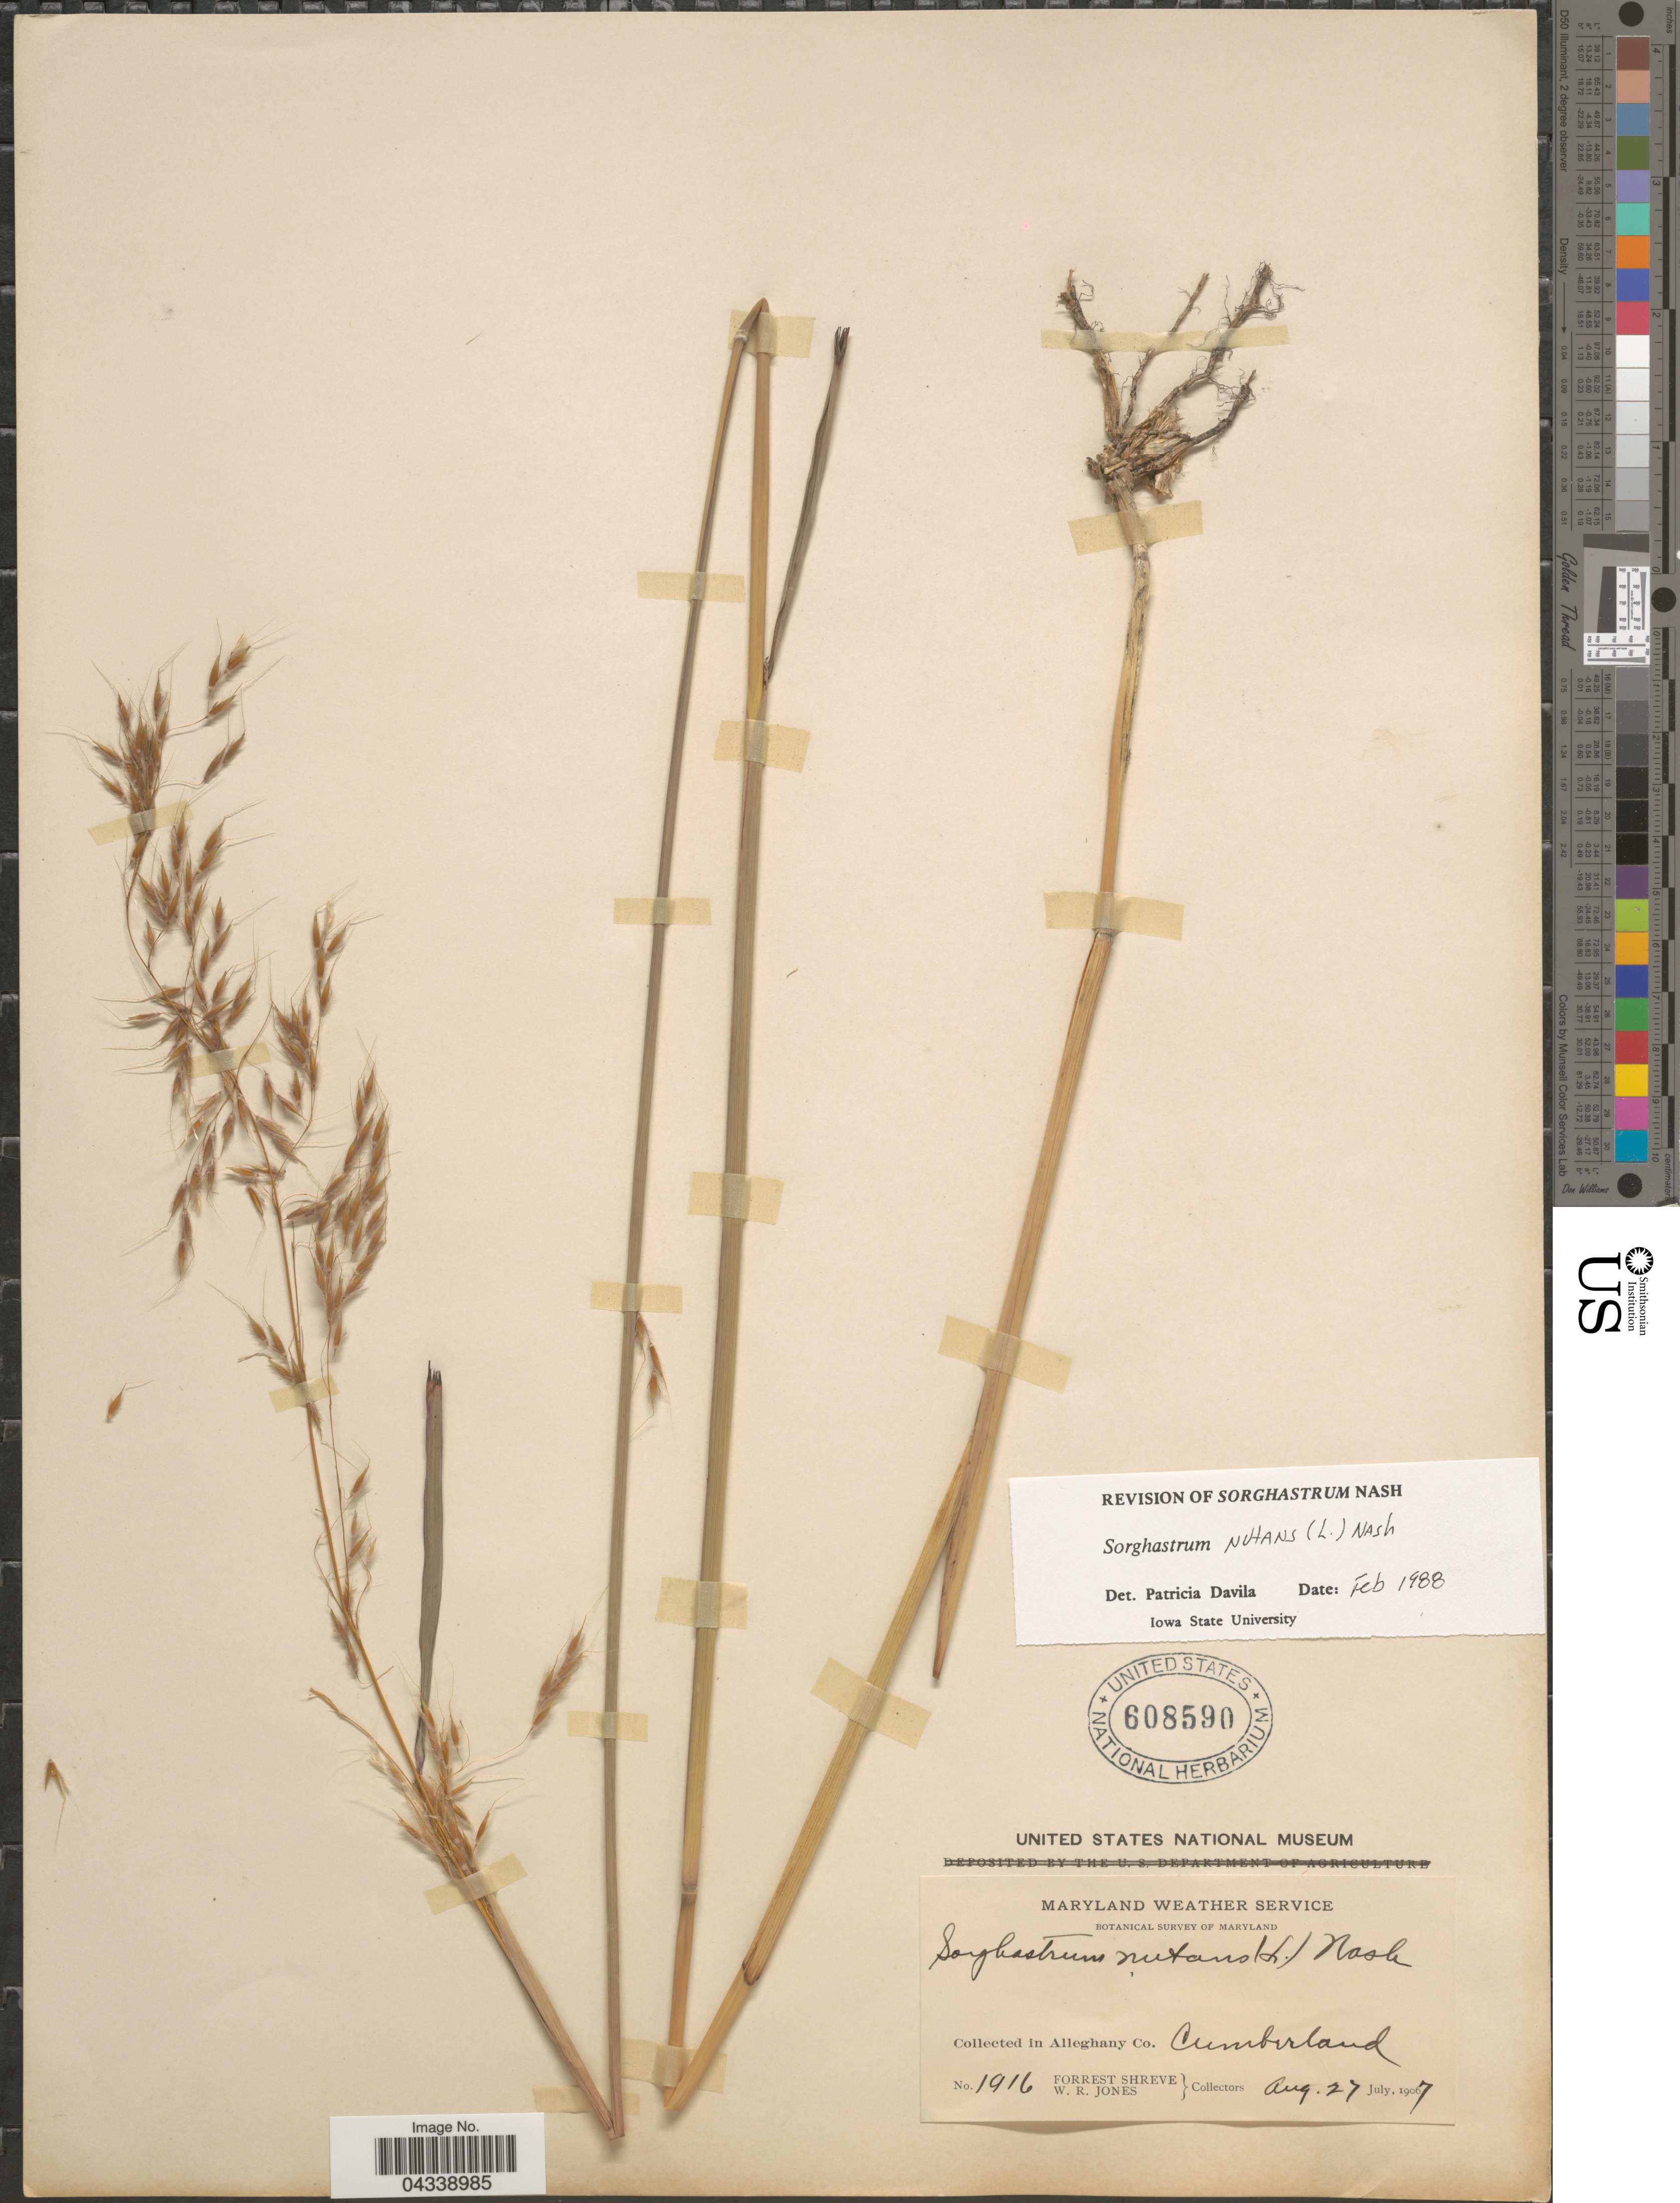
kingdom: Plantae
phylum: Tracheophyta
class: Liliopsida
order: Poales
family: Poaceae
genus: Sorghastrum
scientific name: Sorghastrum nutans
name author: (L.) Nash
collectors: F. Shreve & W. R. Jones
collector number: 1916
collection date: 1907-08-27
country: United States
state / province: Maryland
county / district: Allegany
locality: Botanical Survey of Maryland. In Alleghany Co. Cumberland.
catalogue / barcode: US 608590